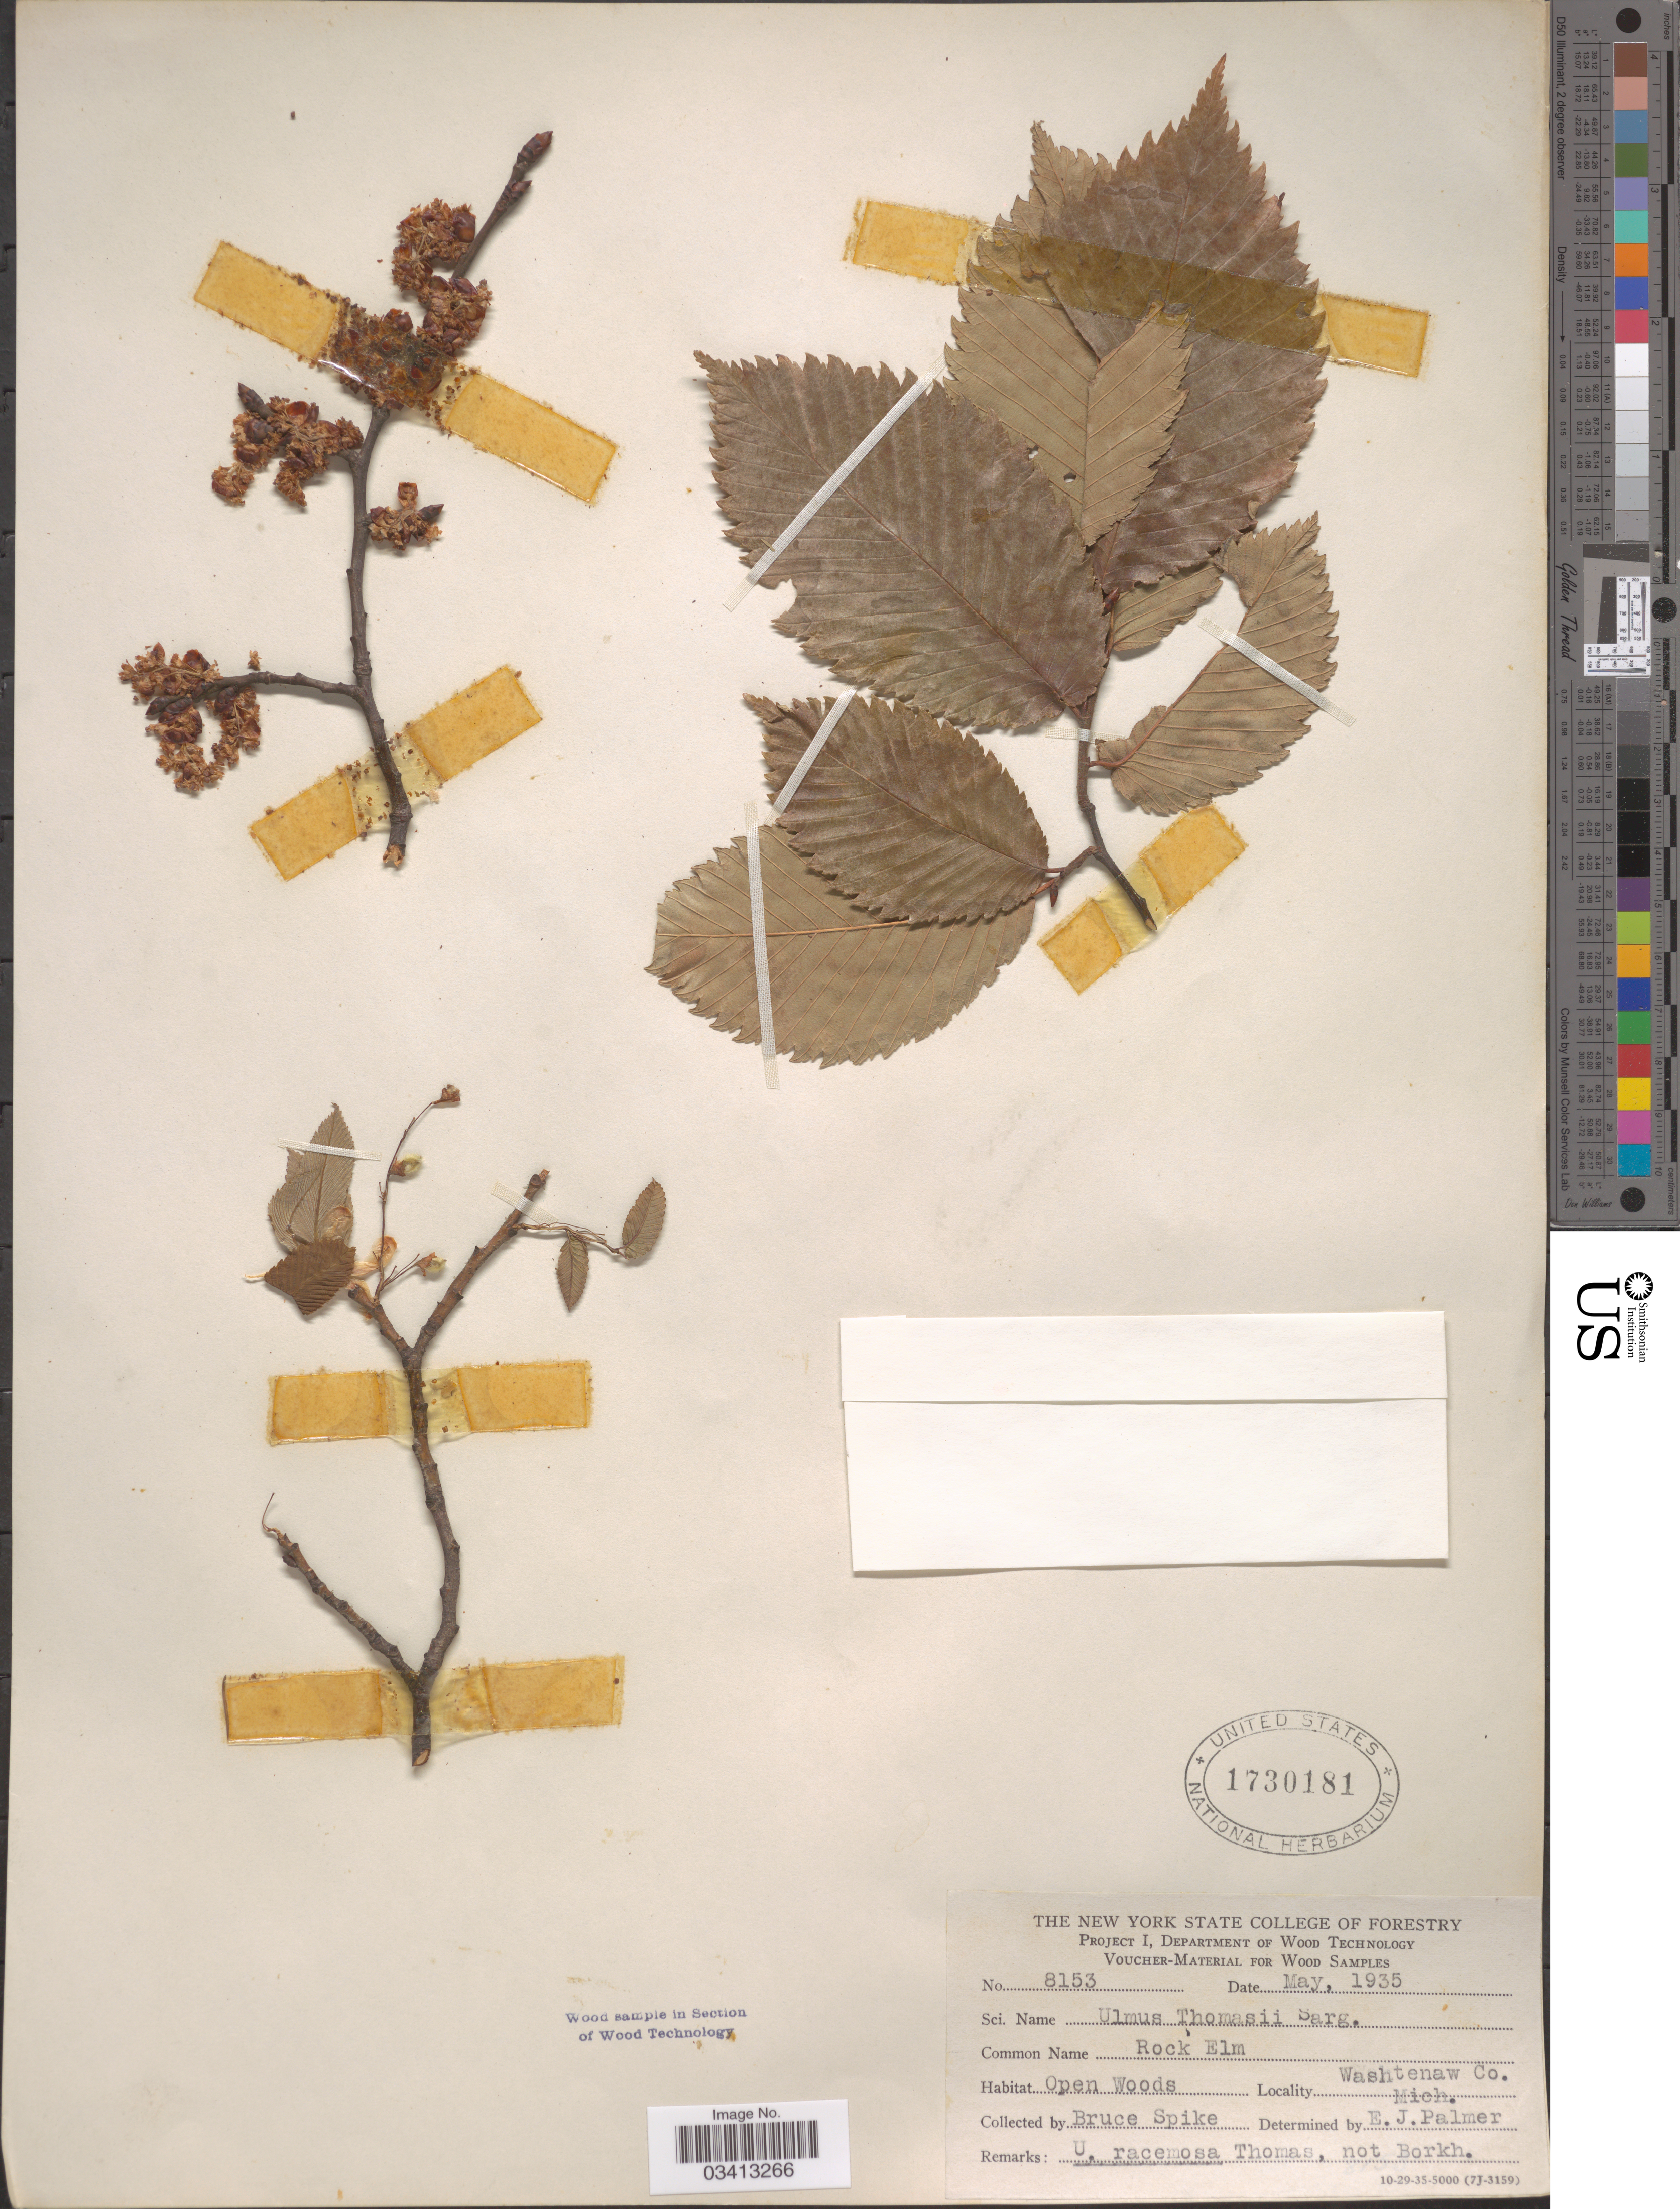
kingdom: Plantae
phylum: Tracheophyta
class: Magnoliopsida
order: Rosales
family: Ulmaceae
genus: Ulmus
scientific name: Ulmus thomasii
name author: Sarg.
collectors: B. Spike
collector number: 8153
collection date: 1935-05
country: United States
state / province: Michigan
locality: Washtenaw Co.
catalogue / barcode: US 1730181